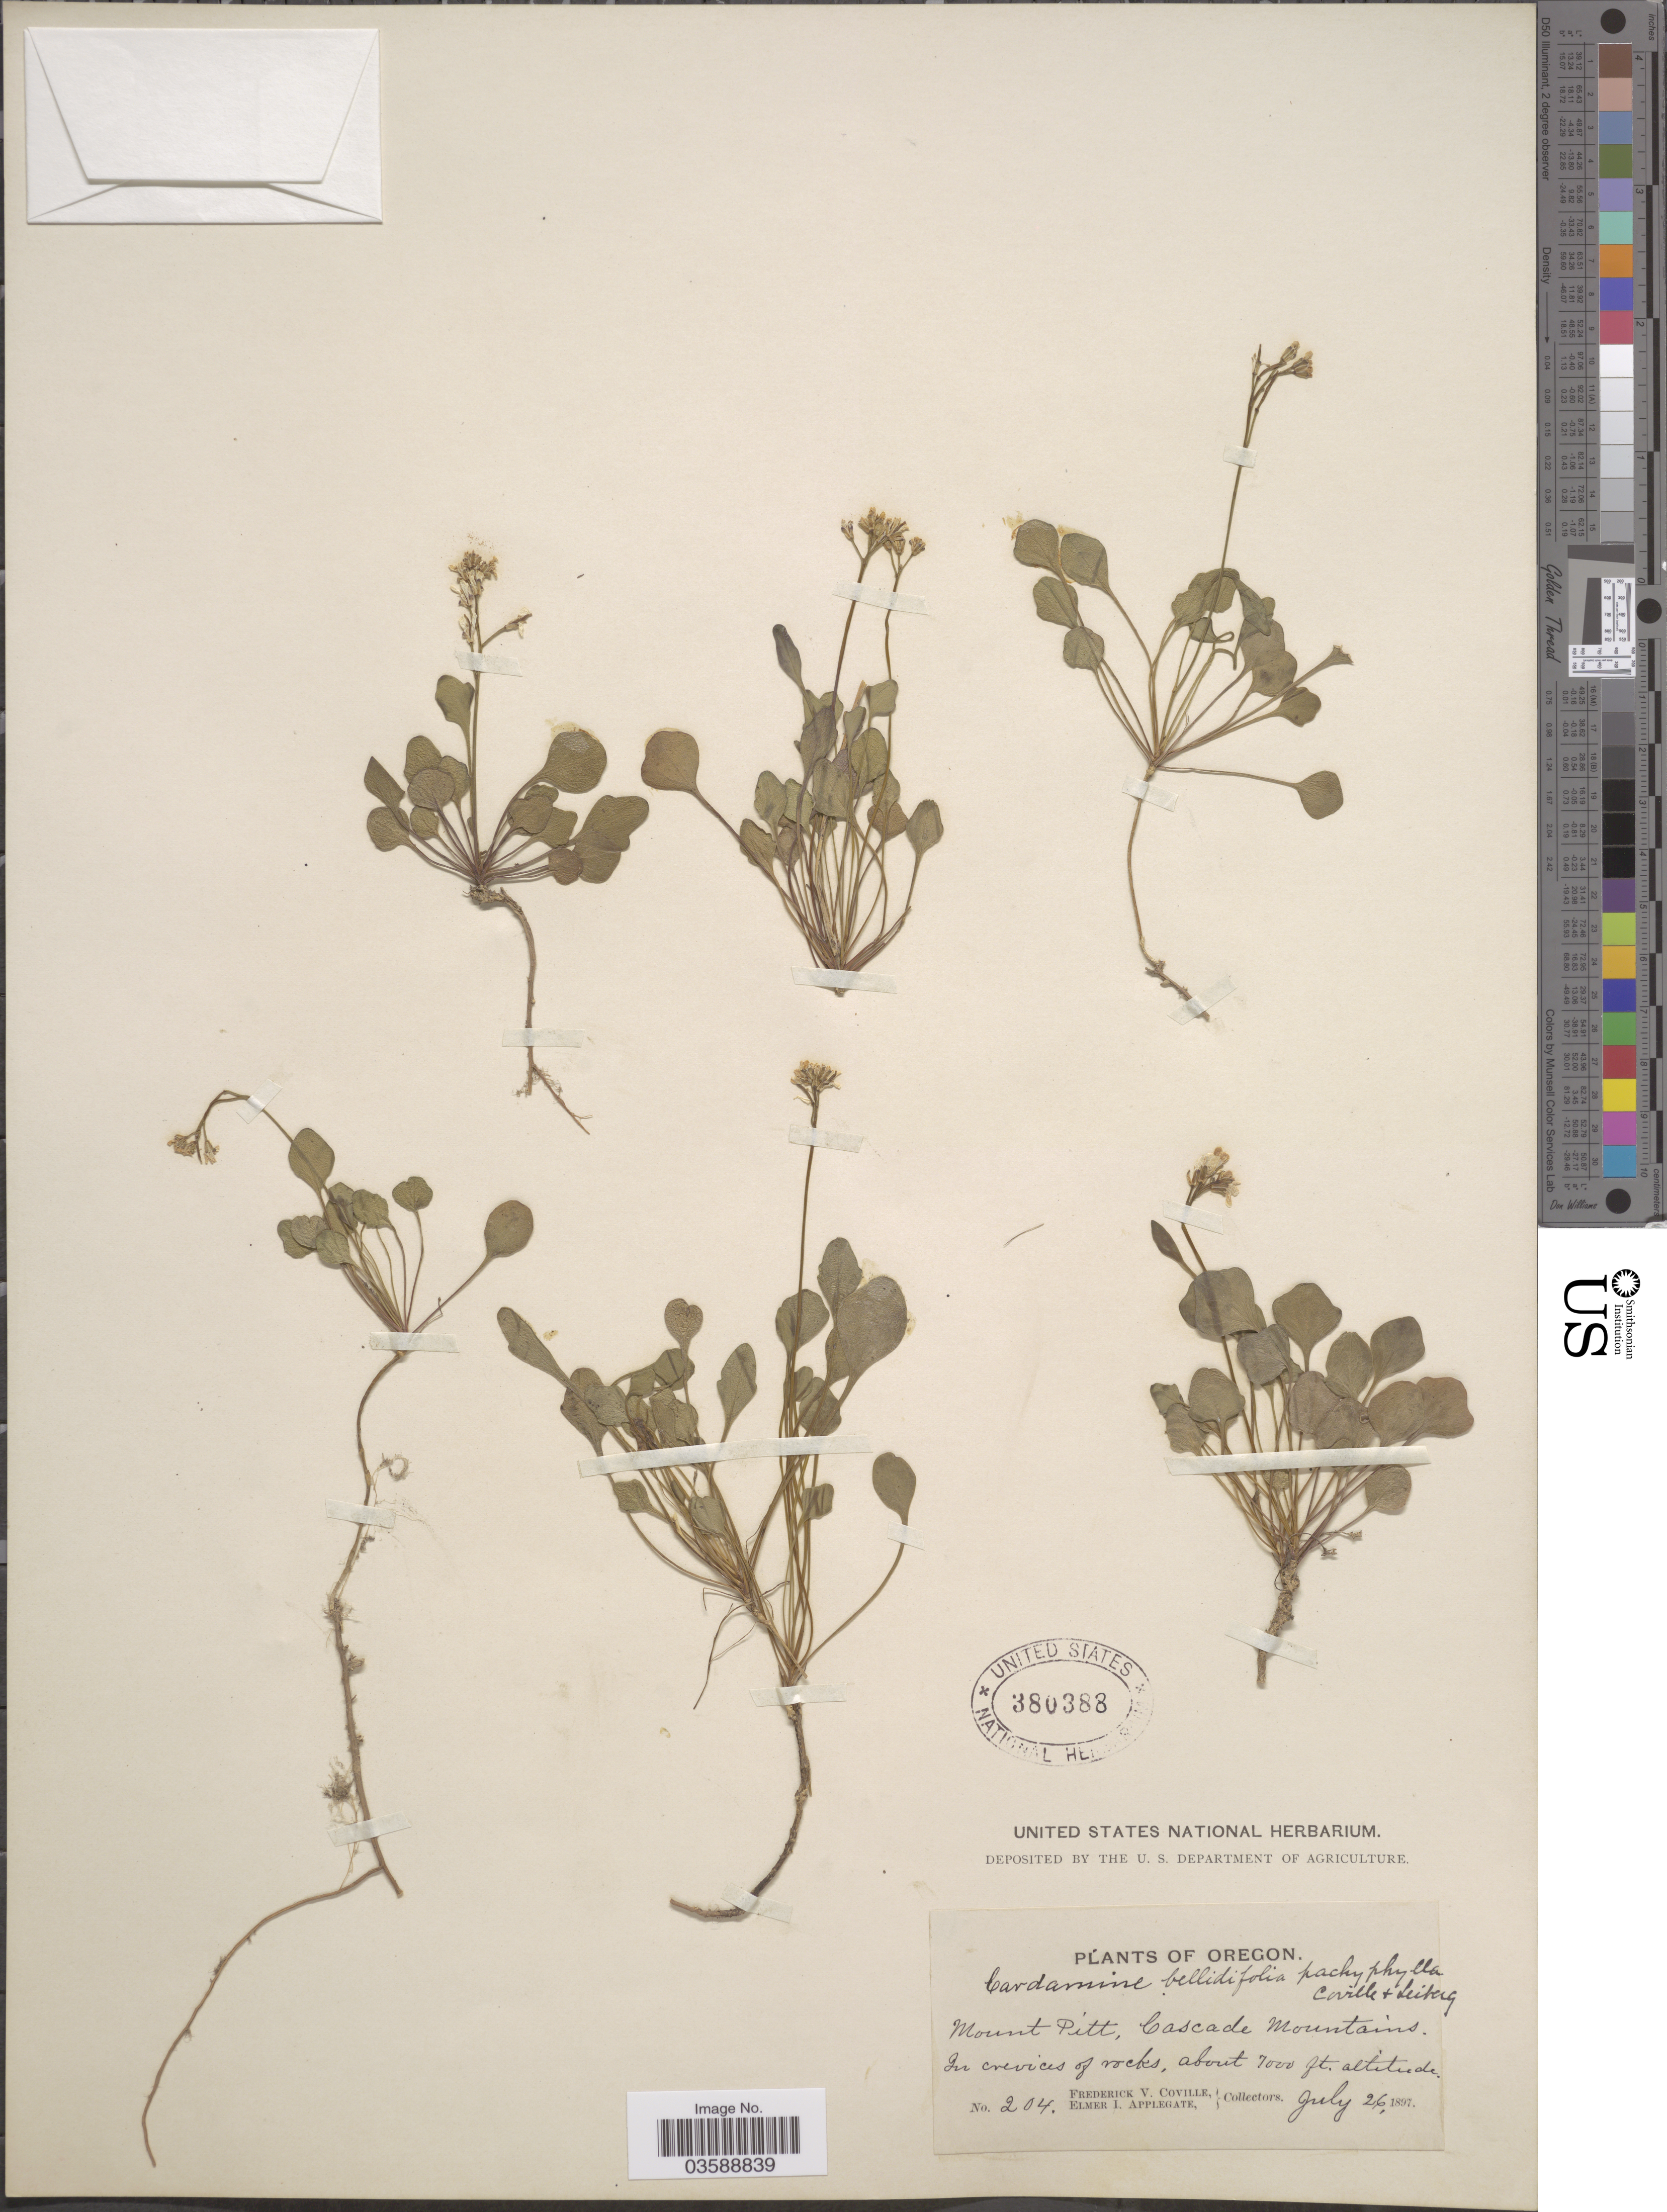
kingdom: Plantae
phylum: Tracheophyta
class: Magnoliopsida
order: Brassicales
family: Brassicaceae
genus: Cardamine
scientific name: Cardamine bellidifolia var. pachyphylla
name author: Coville & Leiberg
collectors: F. V. Coville & E. I. Applegate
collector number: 204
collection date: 1897-07-26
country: United States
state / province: Oregon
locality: Mount Pitt, Cascade Mountains. In crevices of rocks.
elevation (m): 2134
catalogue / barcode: US 380388